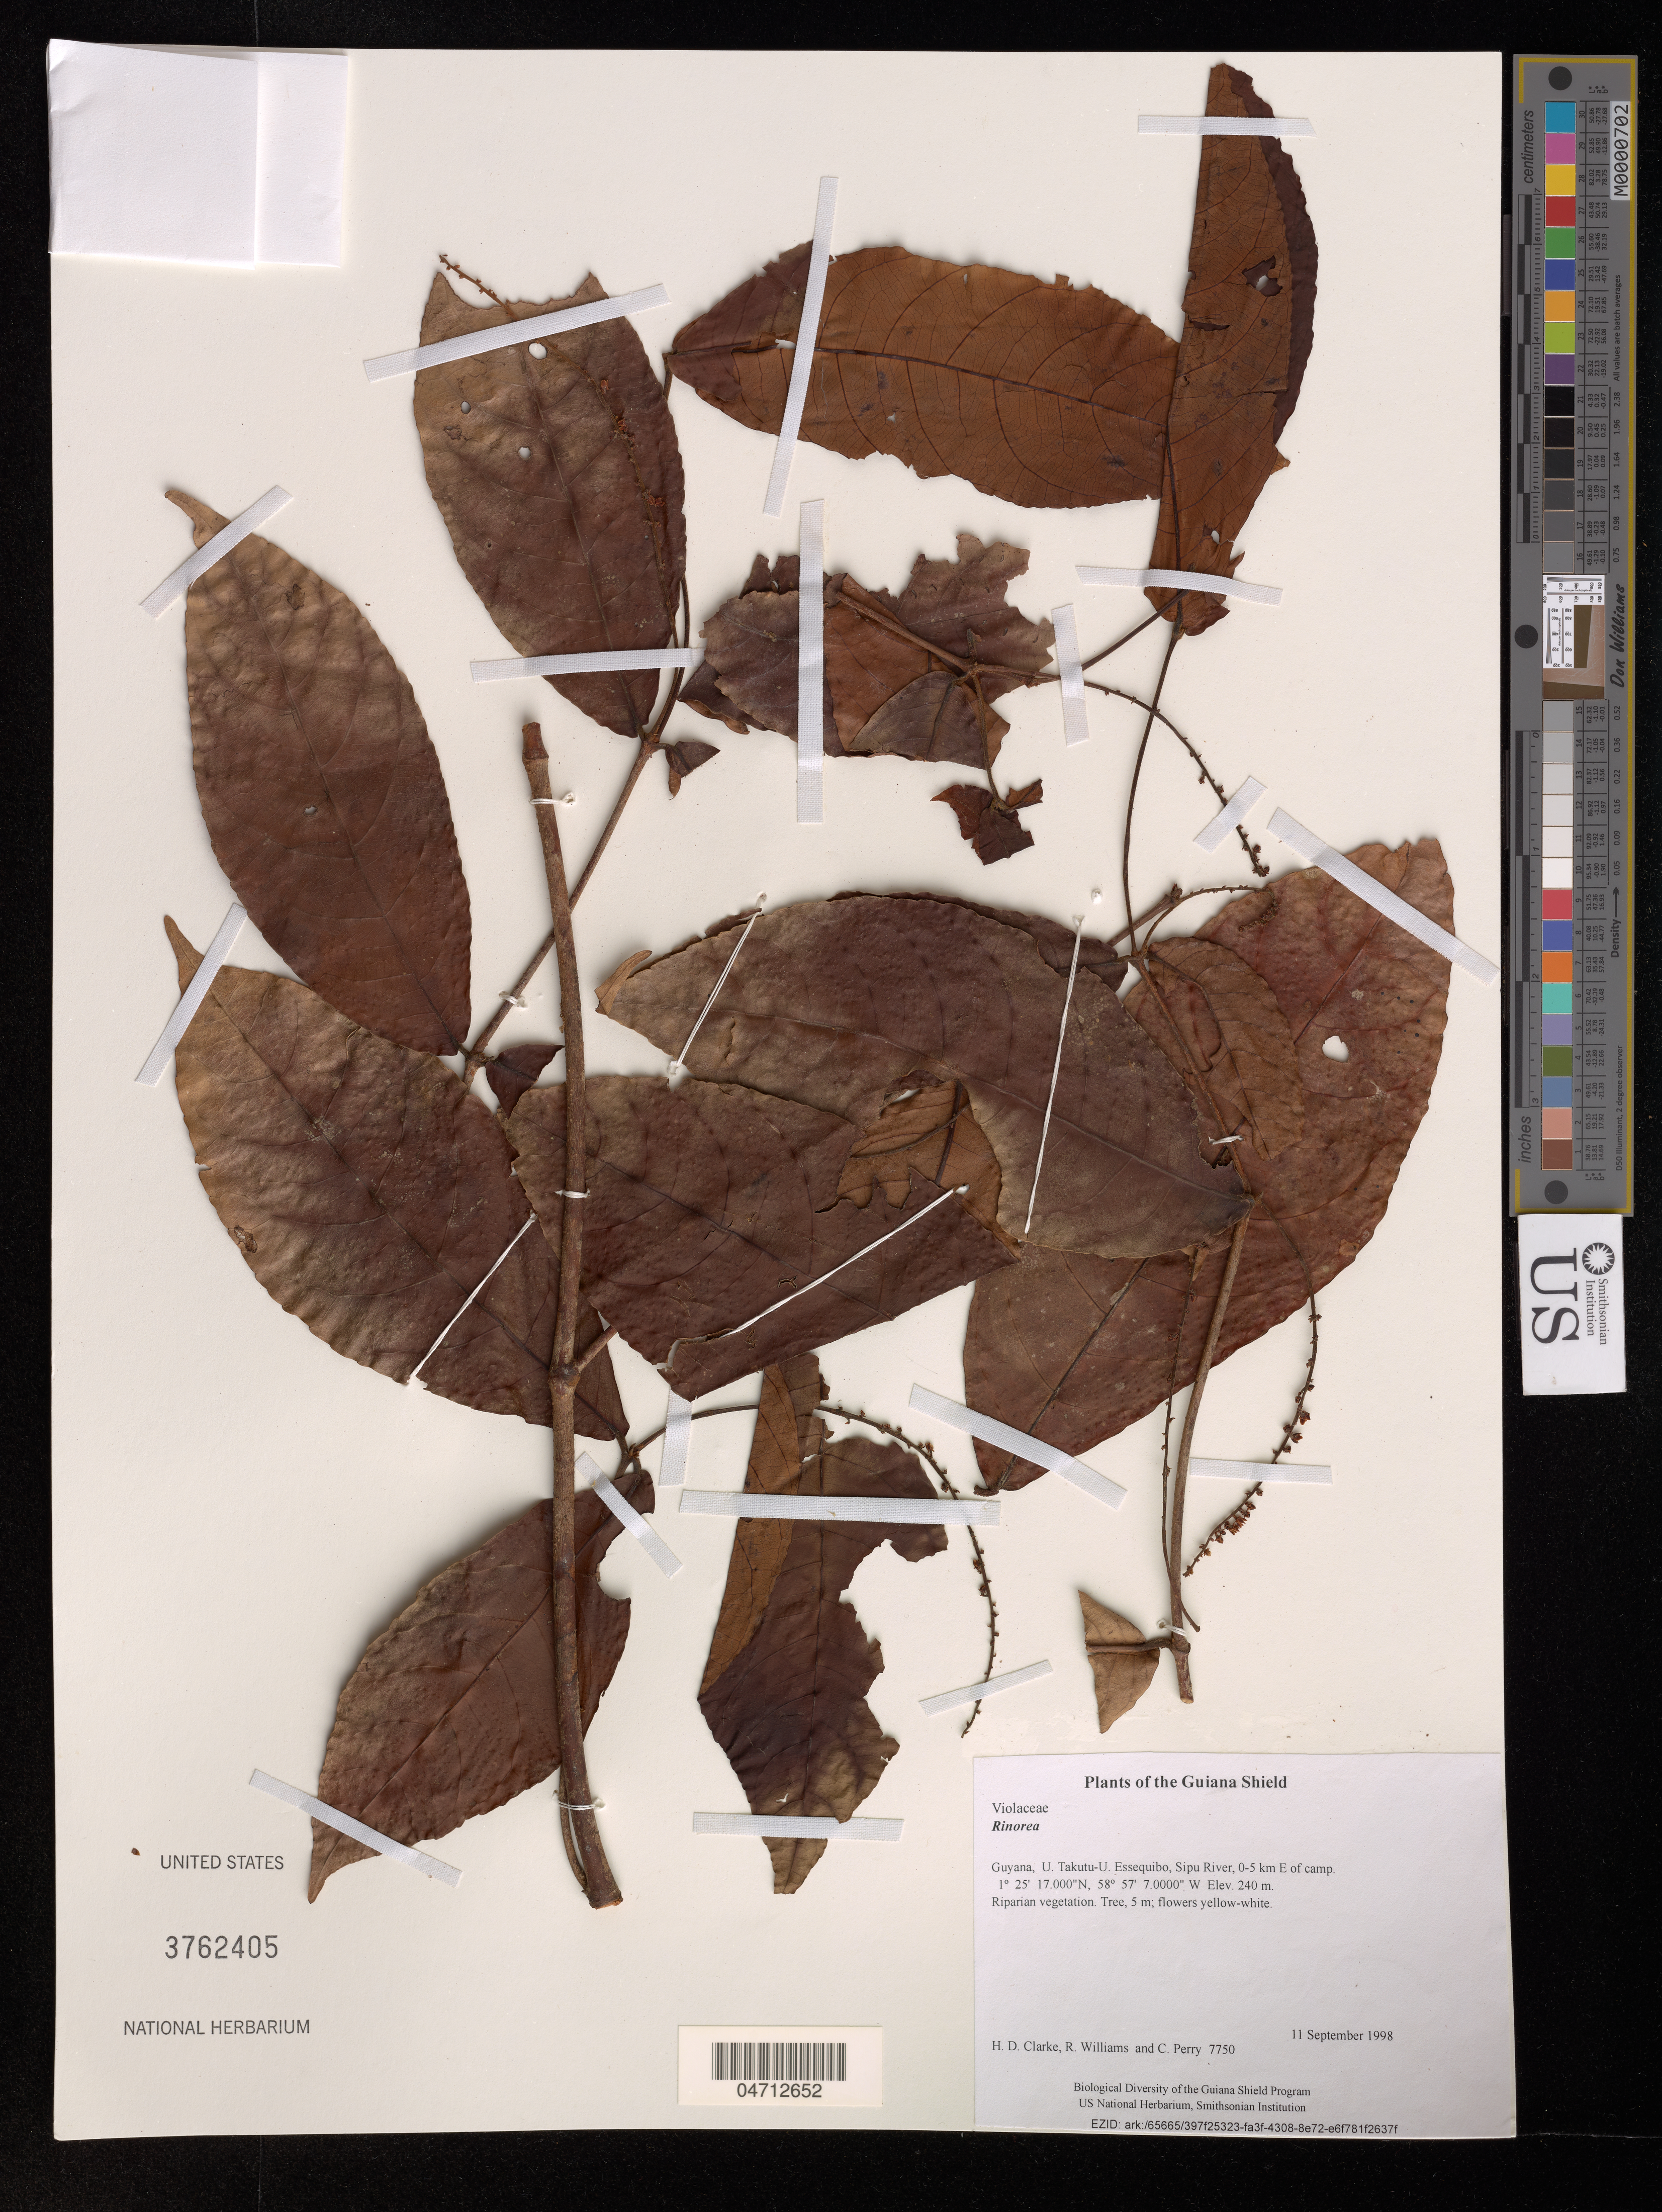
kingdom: Plantae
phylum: Tracheophyta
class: Magnoliopsida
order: Malpighiales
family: Violaceae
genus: Rinorea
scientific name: Rinorea sp.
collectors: H. D. Clarke, R. Williams & C. Perry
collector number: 7750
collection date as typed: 11 September 1998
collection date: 1998-09-11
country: Guyana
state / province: U. Takutu-U. Essequibo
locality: Sipu River, 0-5 km E of camp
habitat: Riparian vegetation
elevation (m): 240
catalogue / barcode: US 3762405